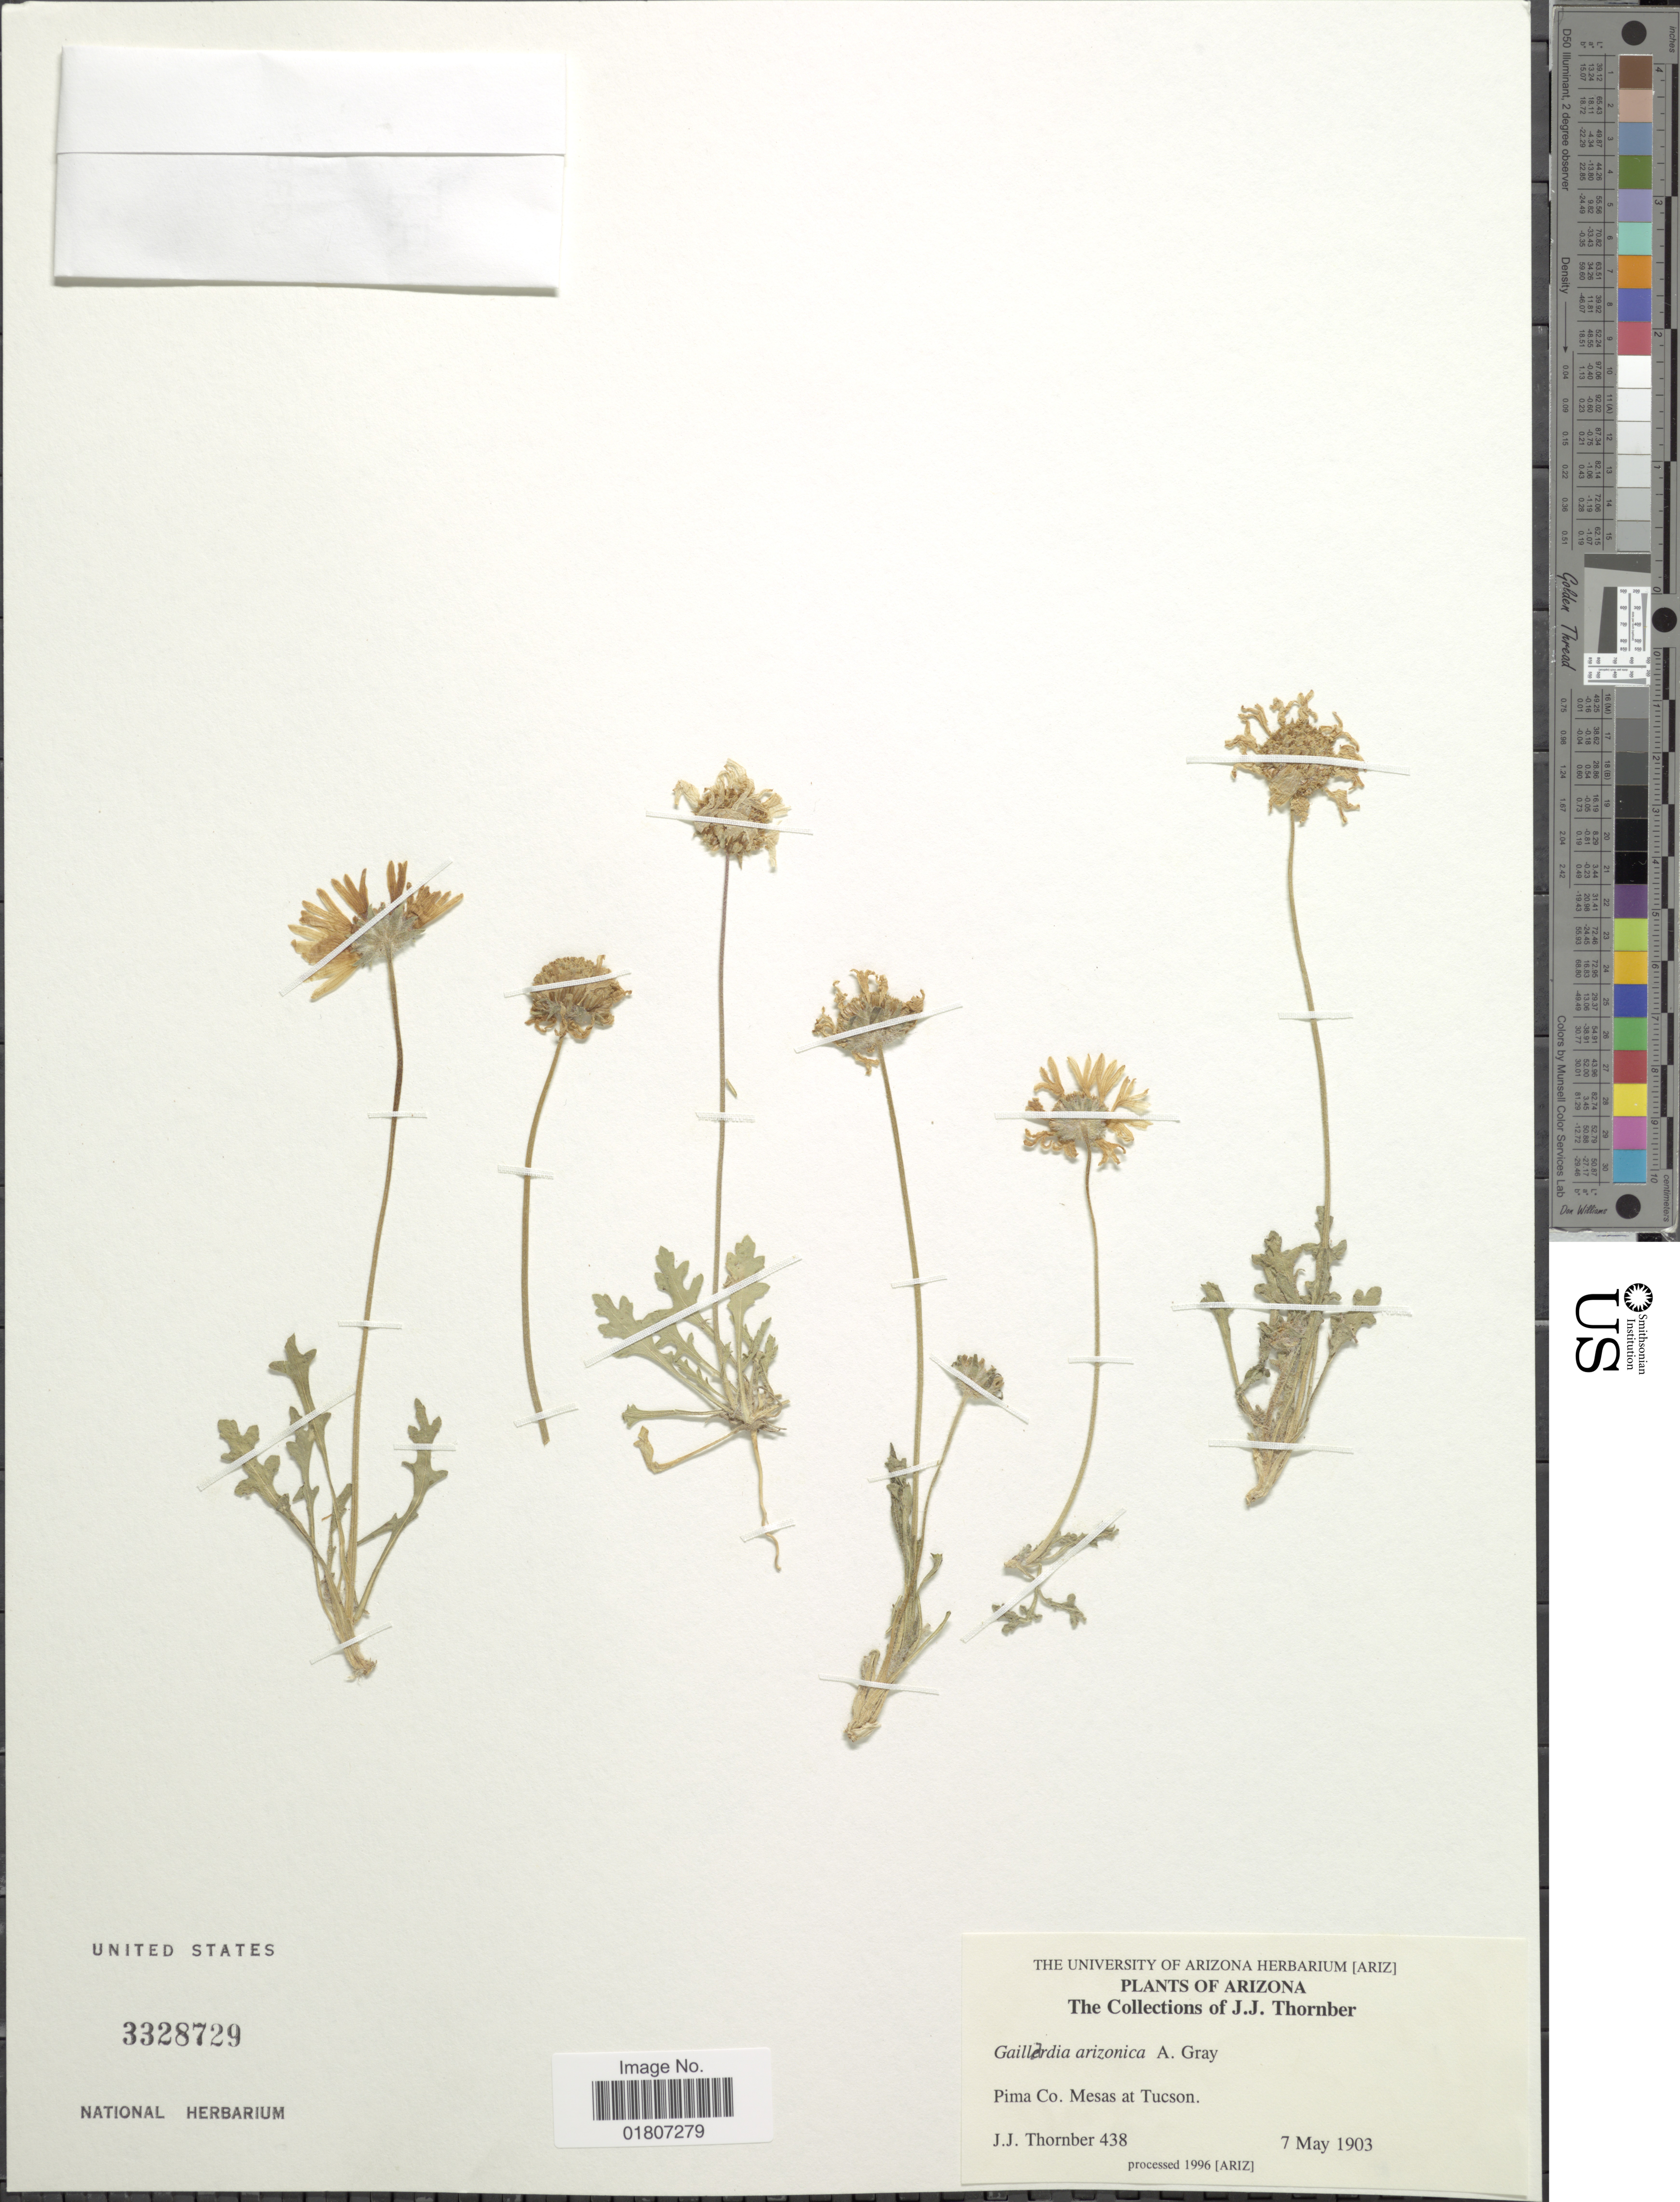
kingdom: Plantae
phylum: Tracheophyta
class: Magnoliopsida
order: Asterales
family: Asteraceae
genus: Gaillardia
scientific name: Gaillardia arizonica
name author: A. Gray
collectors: J. Thornber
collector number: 438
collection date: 1903-05-07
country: United States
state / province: Arizona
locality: Pima Co. Mesas at Tucson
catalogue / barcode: US 3328729